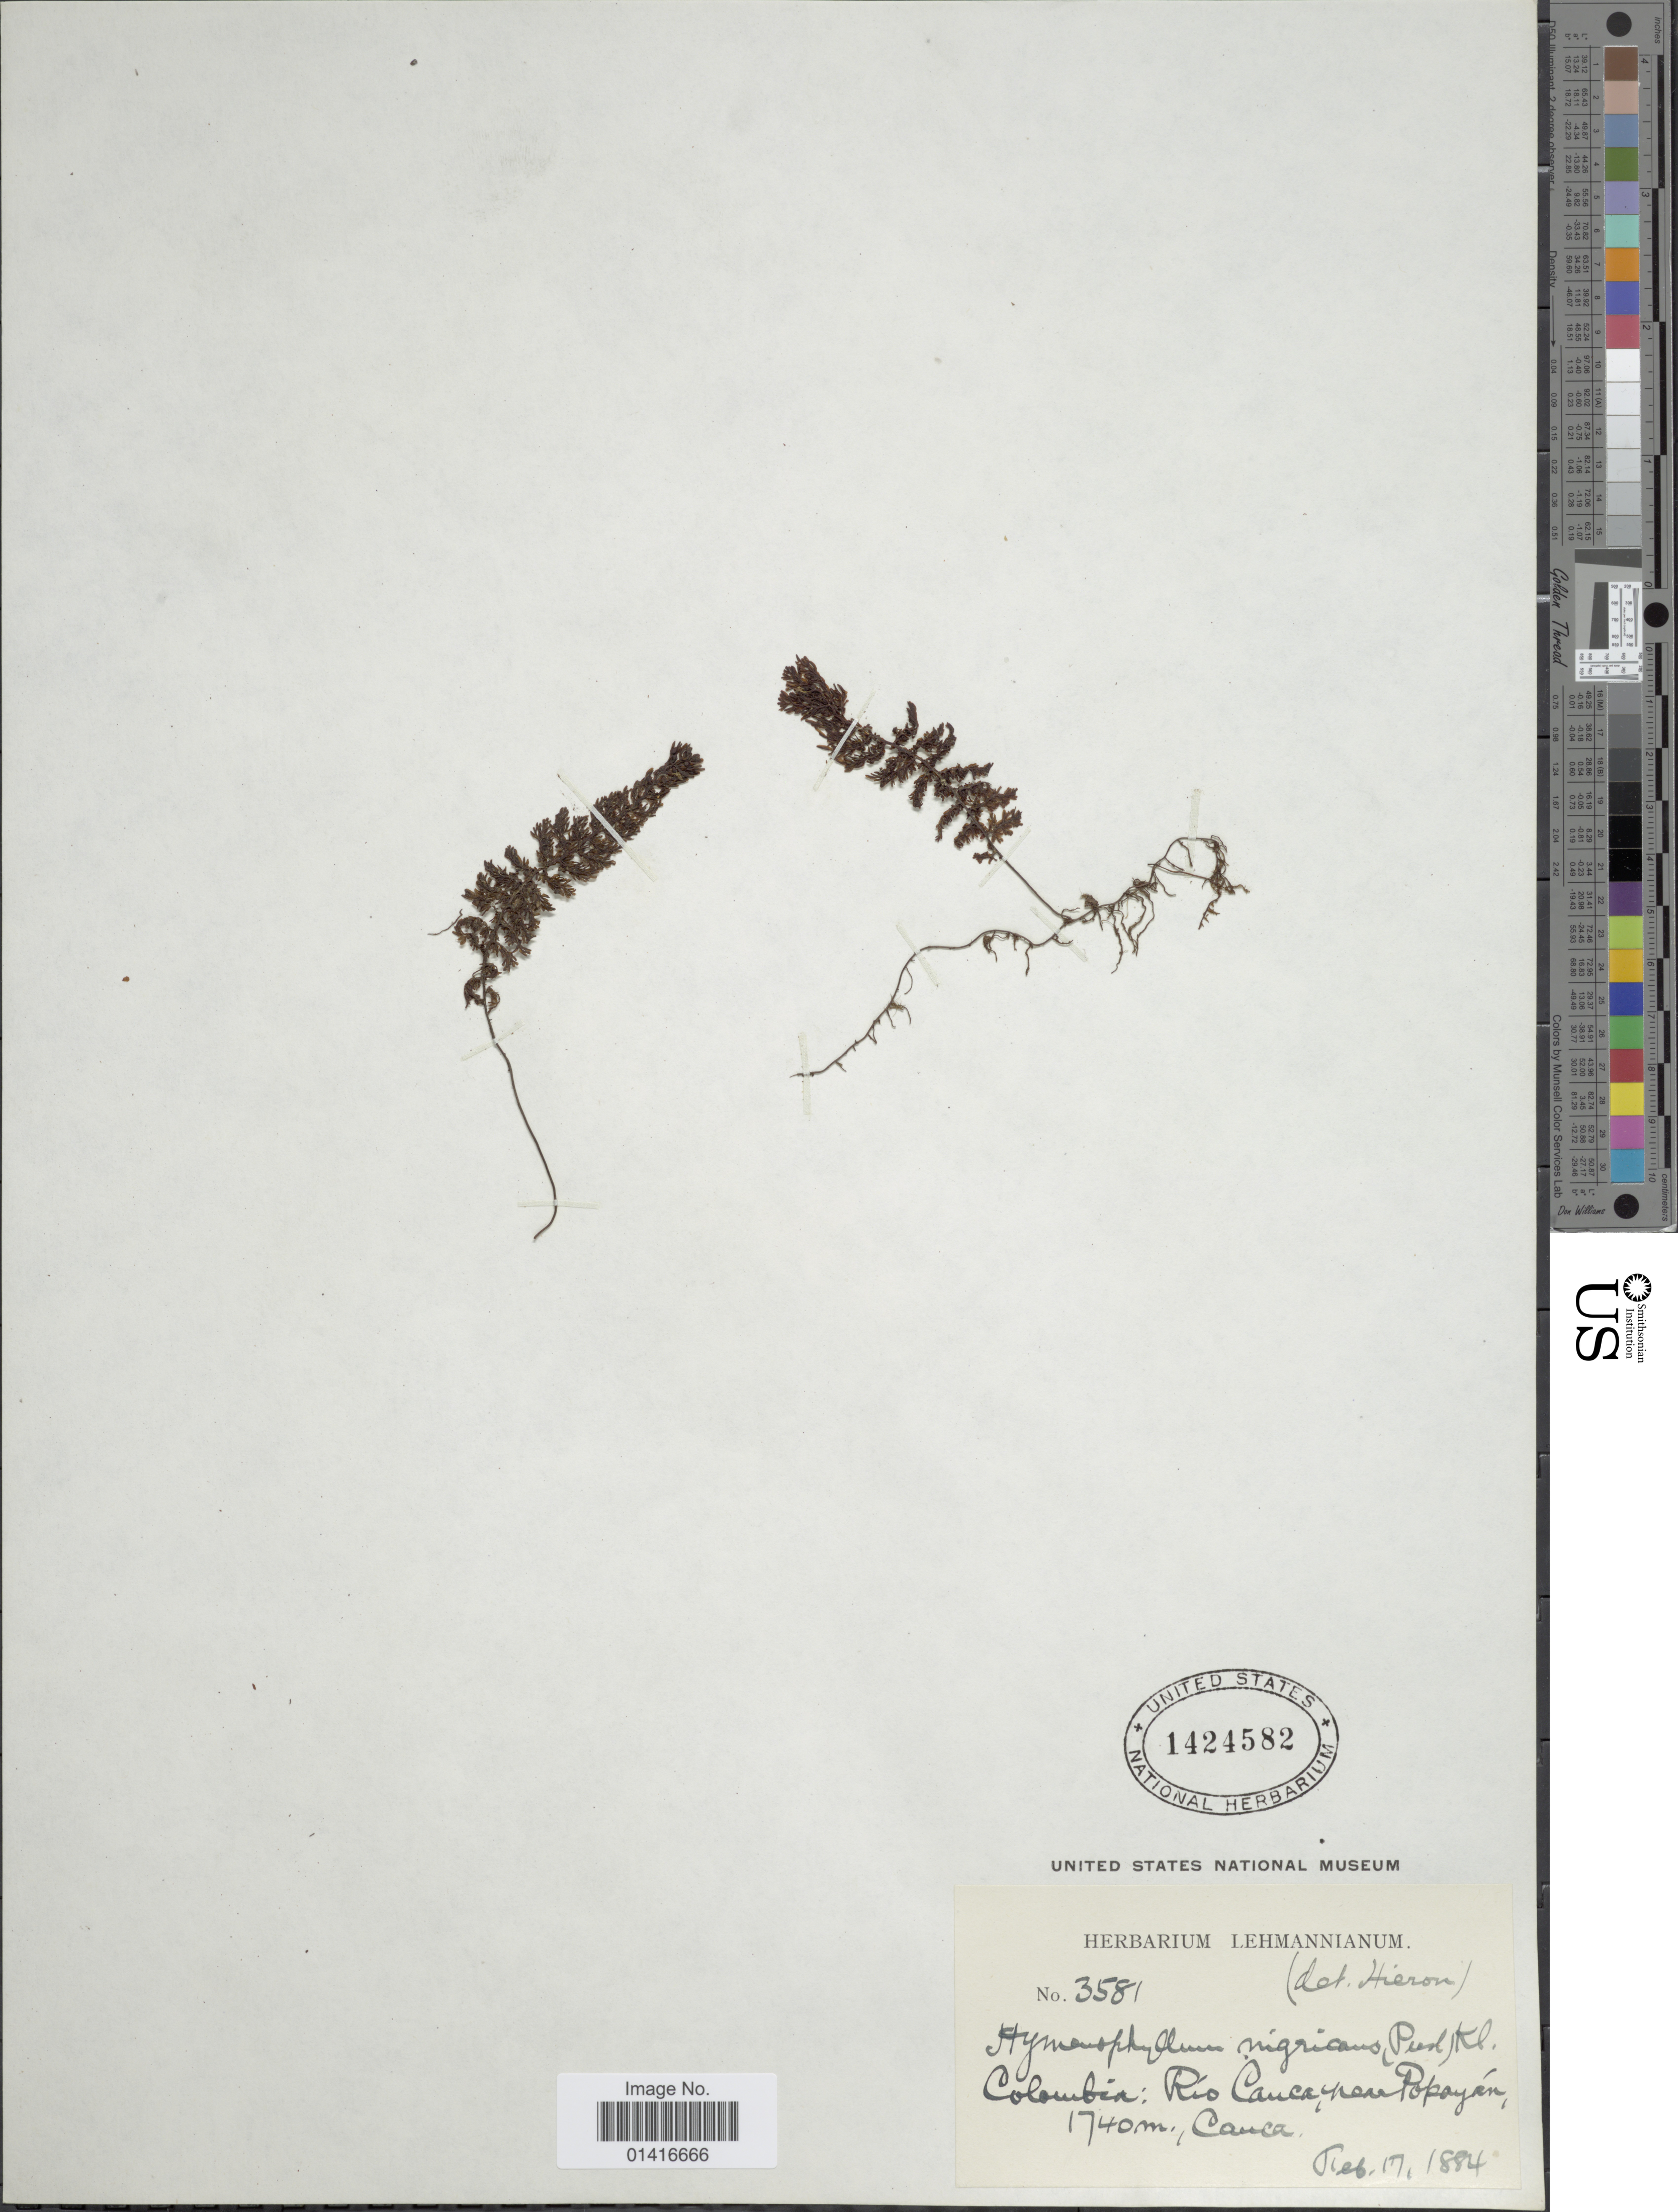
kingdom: Plantae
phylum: Tracheophyta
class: Polypodiopsida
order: Hymenophyllales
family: Hymenophyllaceae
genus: Hymenophyllum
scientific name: Hymenophyllum myriocarpum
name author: Hook.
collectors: ex herb. Lehmannianum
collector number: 3581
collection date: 1884-02-17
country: Colombia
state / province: Cauca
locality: Rio Cauca, near Popayán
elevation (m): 1740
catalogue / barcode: US 1424582